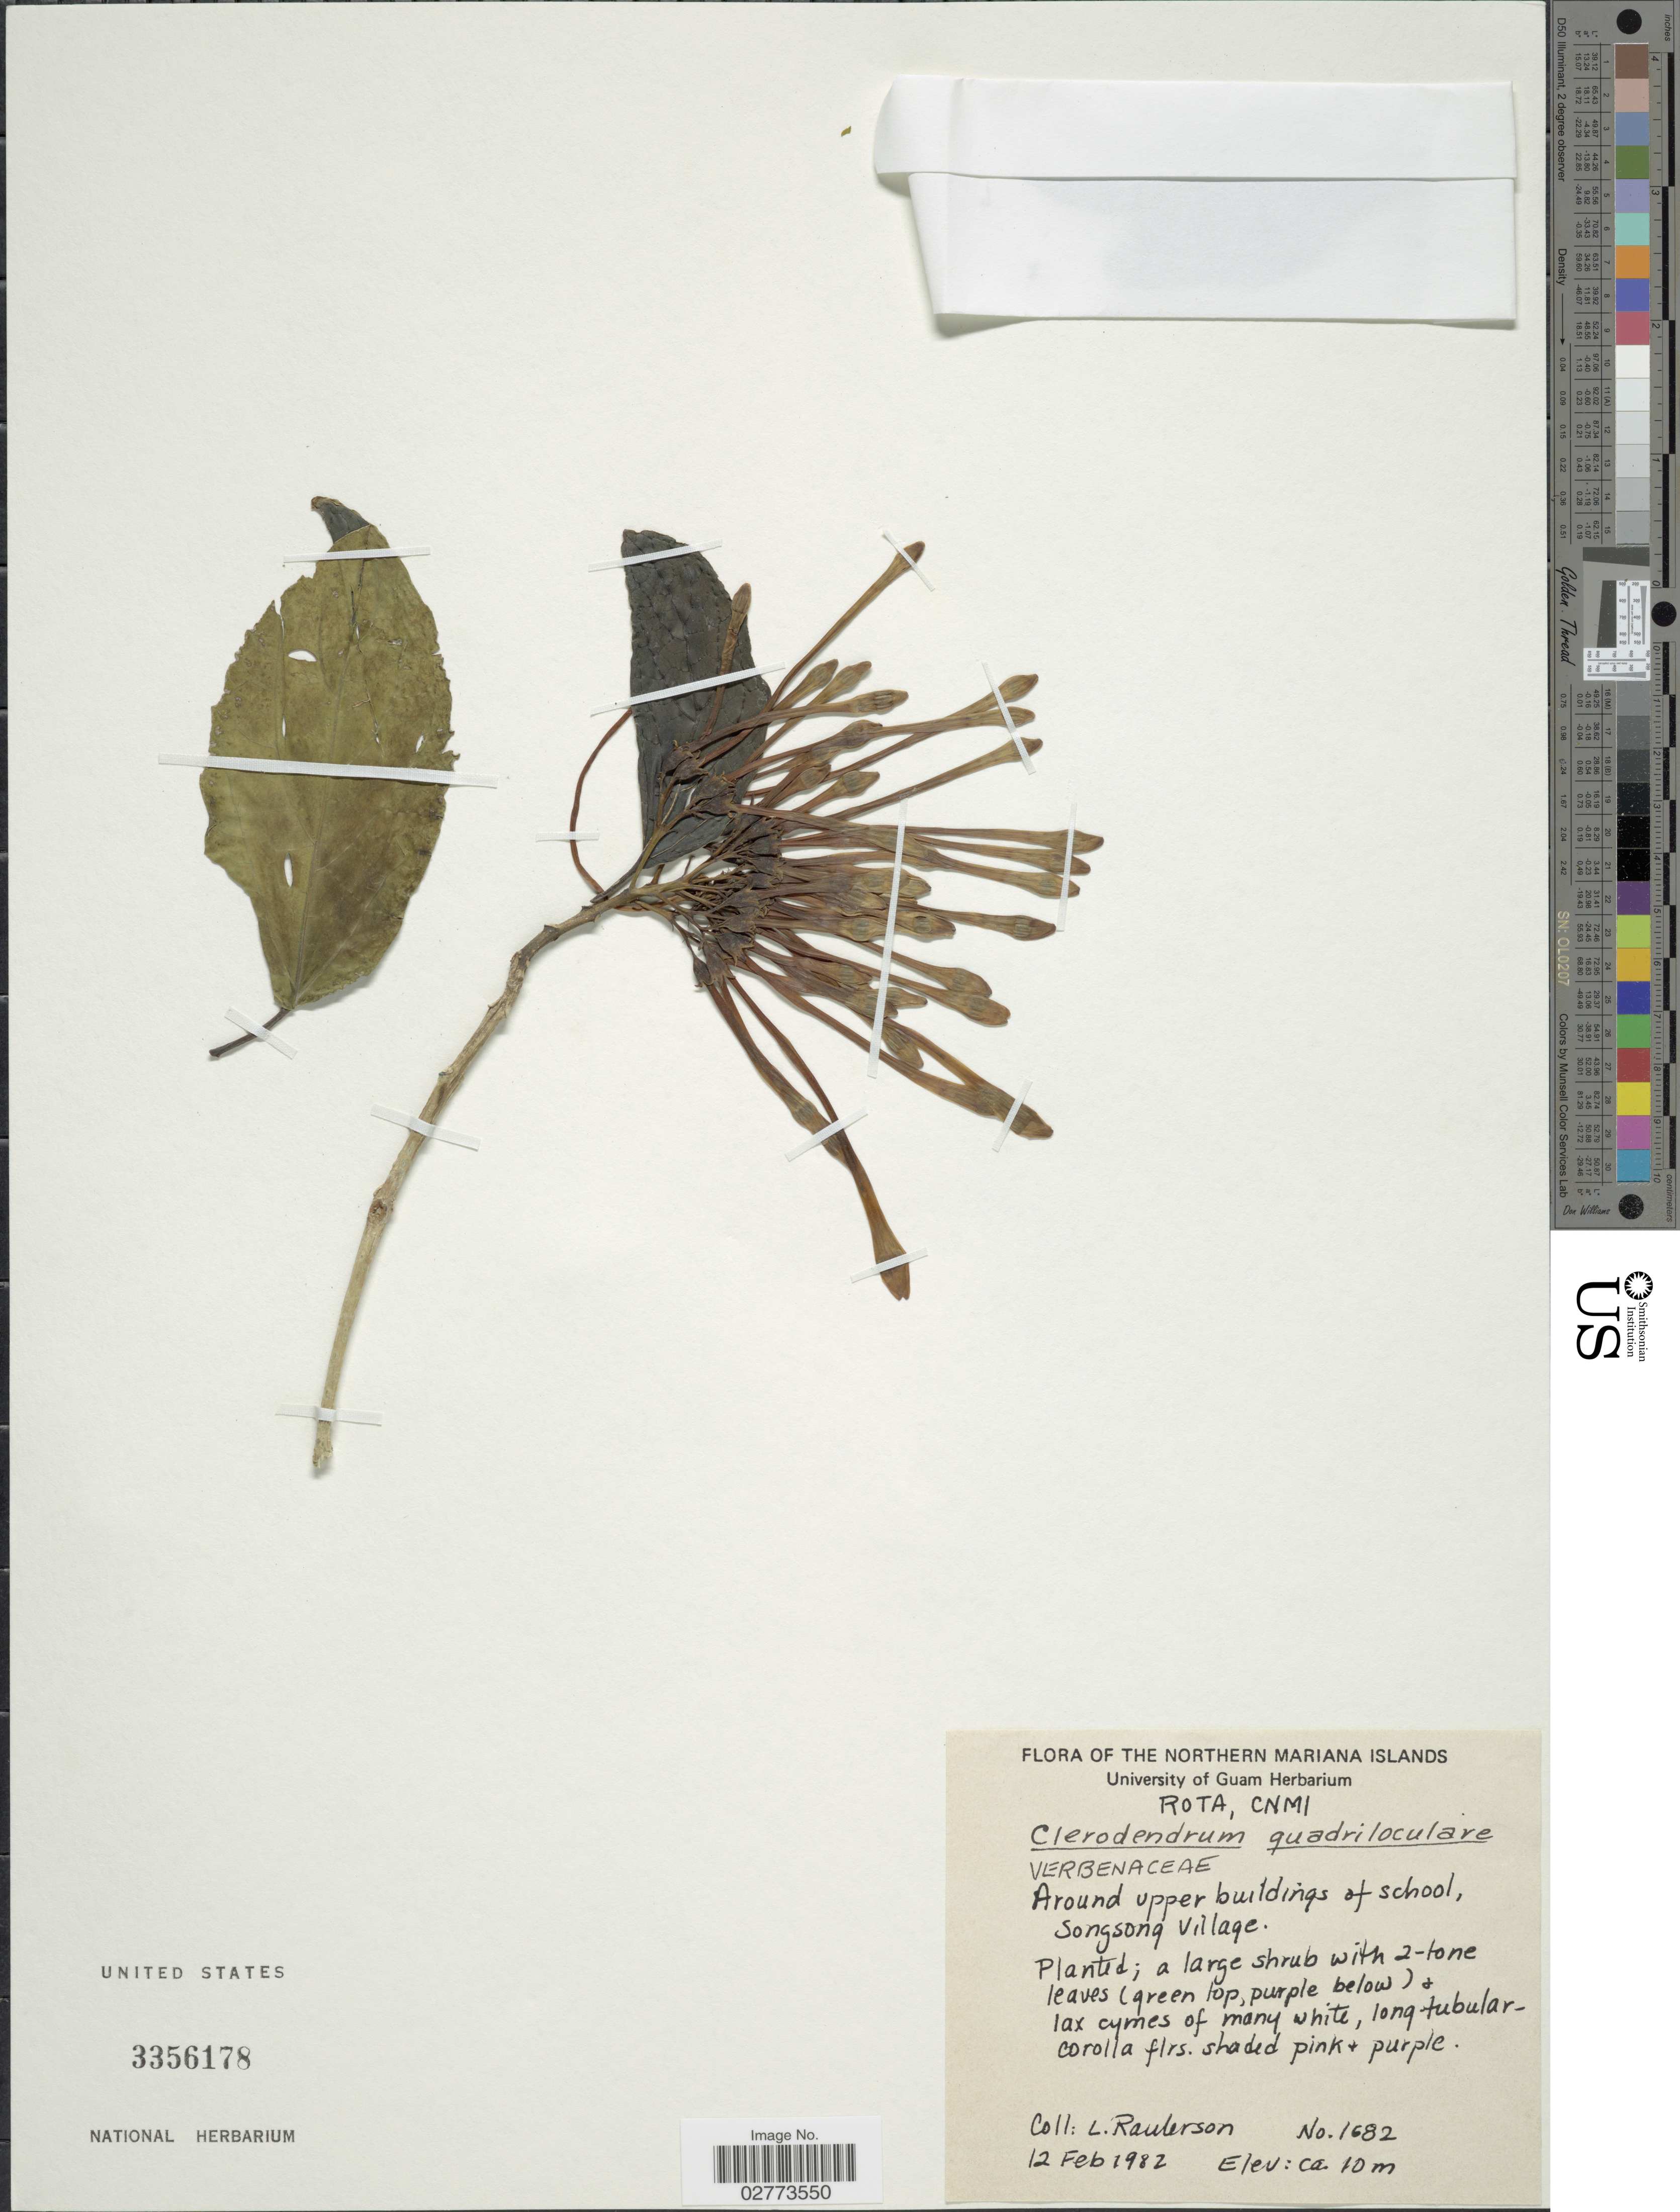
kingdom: Plantae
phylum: Tracheophyta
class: Magnoliopsida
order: Lamiales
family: Lamiaceae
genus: Clerodendrum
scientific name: Clerodendrum quadriloculare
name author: (Blanco) Merr.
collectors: L. Raulerson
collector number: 1682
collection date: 1982-02-12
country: Northern Mariana Islands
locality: Rota, CNMI. Around upper buildings of school, Songsong Village.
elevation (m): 10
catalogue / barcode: US 3356178